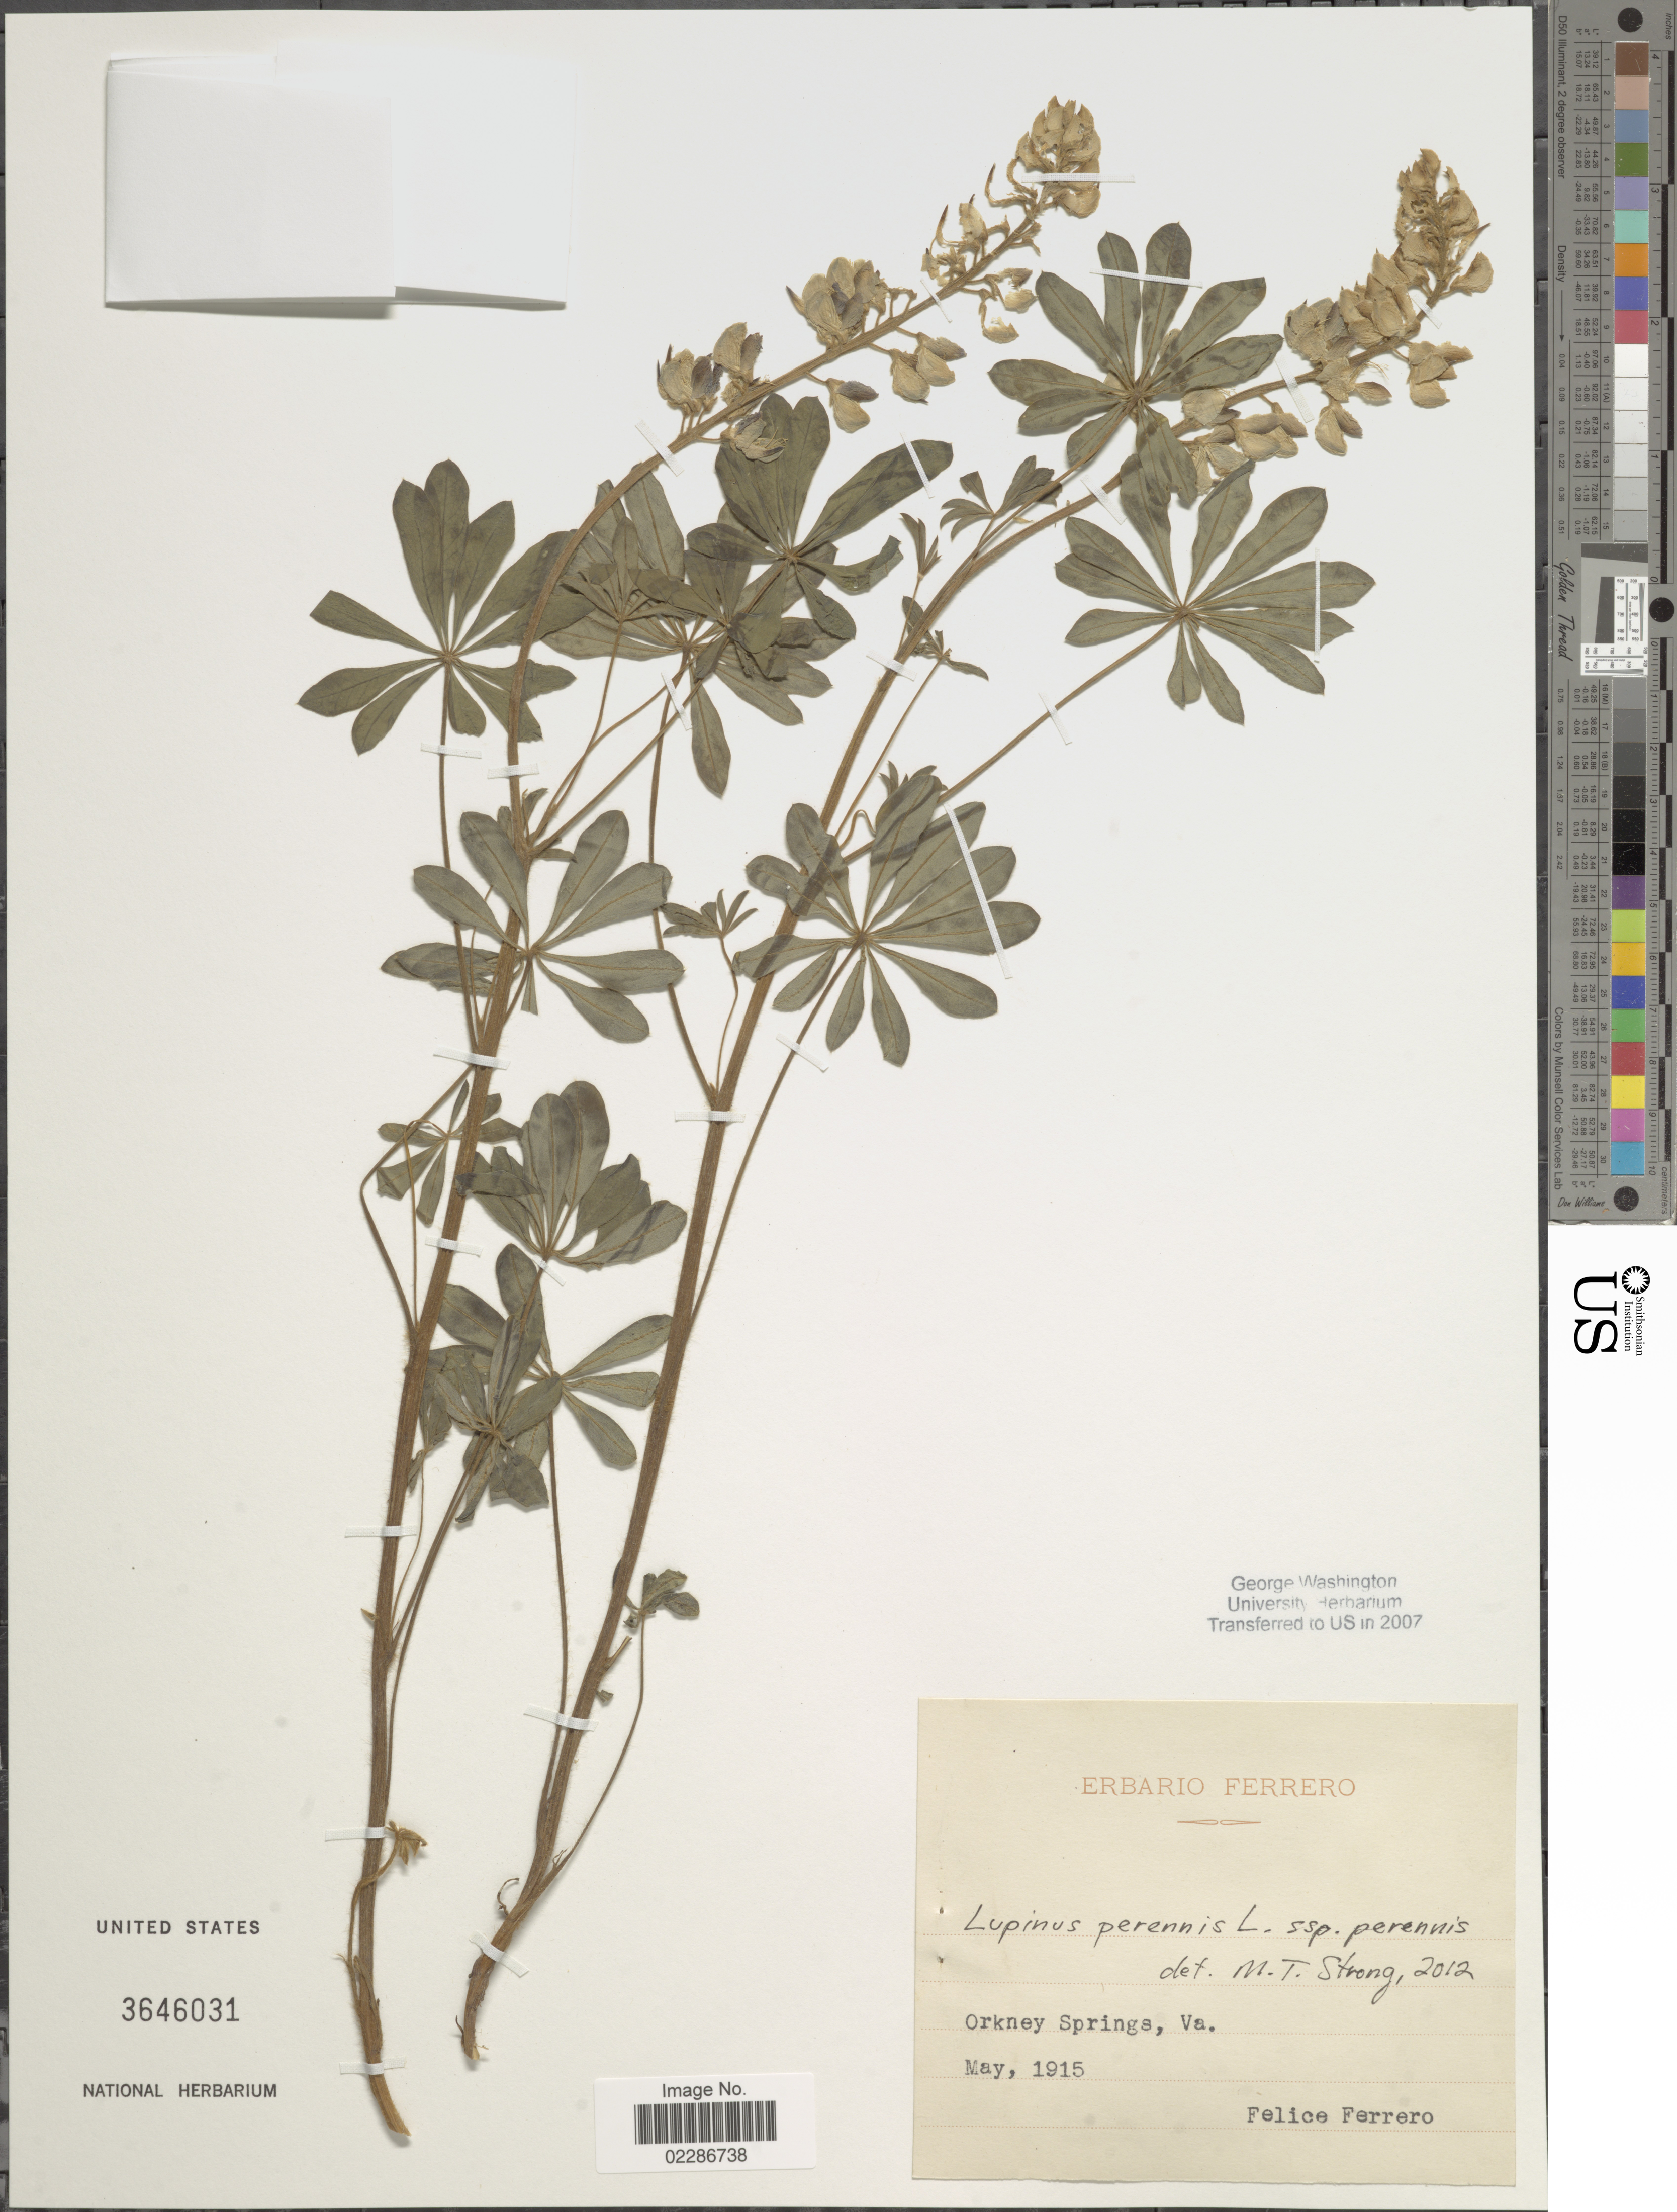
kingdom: Plantae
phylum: Tracheophyta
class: Magnoliopsida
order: Fabales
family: Fabaceae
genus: Lupinus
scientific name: Lupinus perennis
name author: L.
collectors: F. Ferrero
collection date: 1915-05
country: United States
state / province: Virginia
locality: Orkney Springs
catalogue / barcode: US 3646031